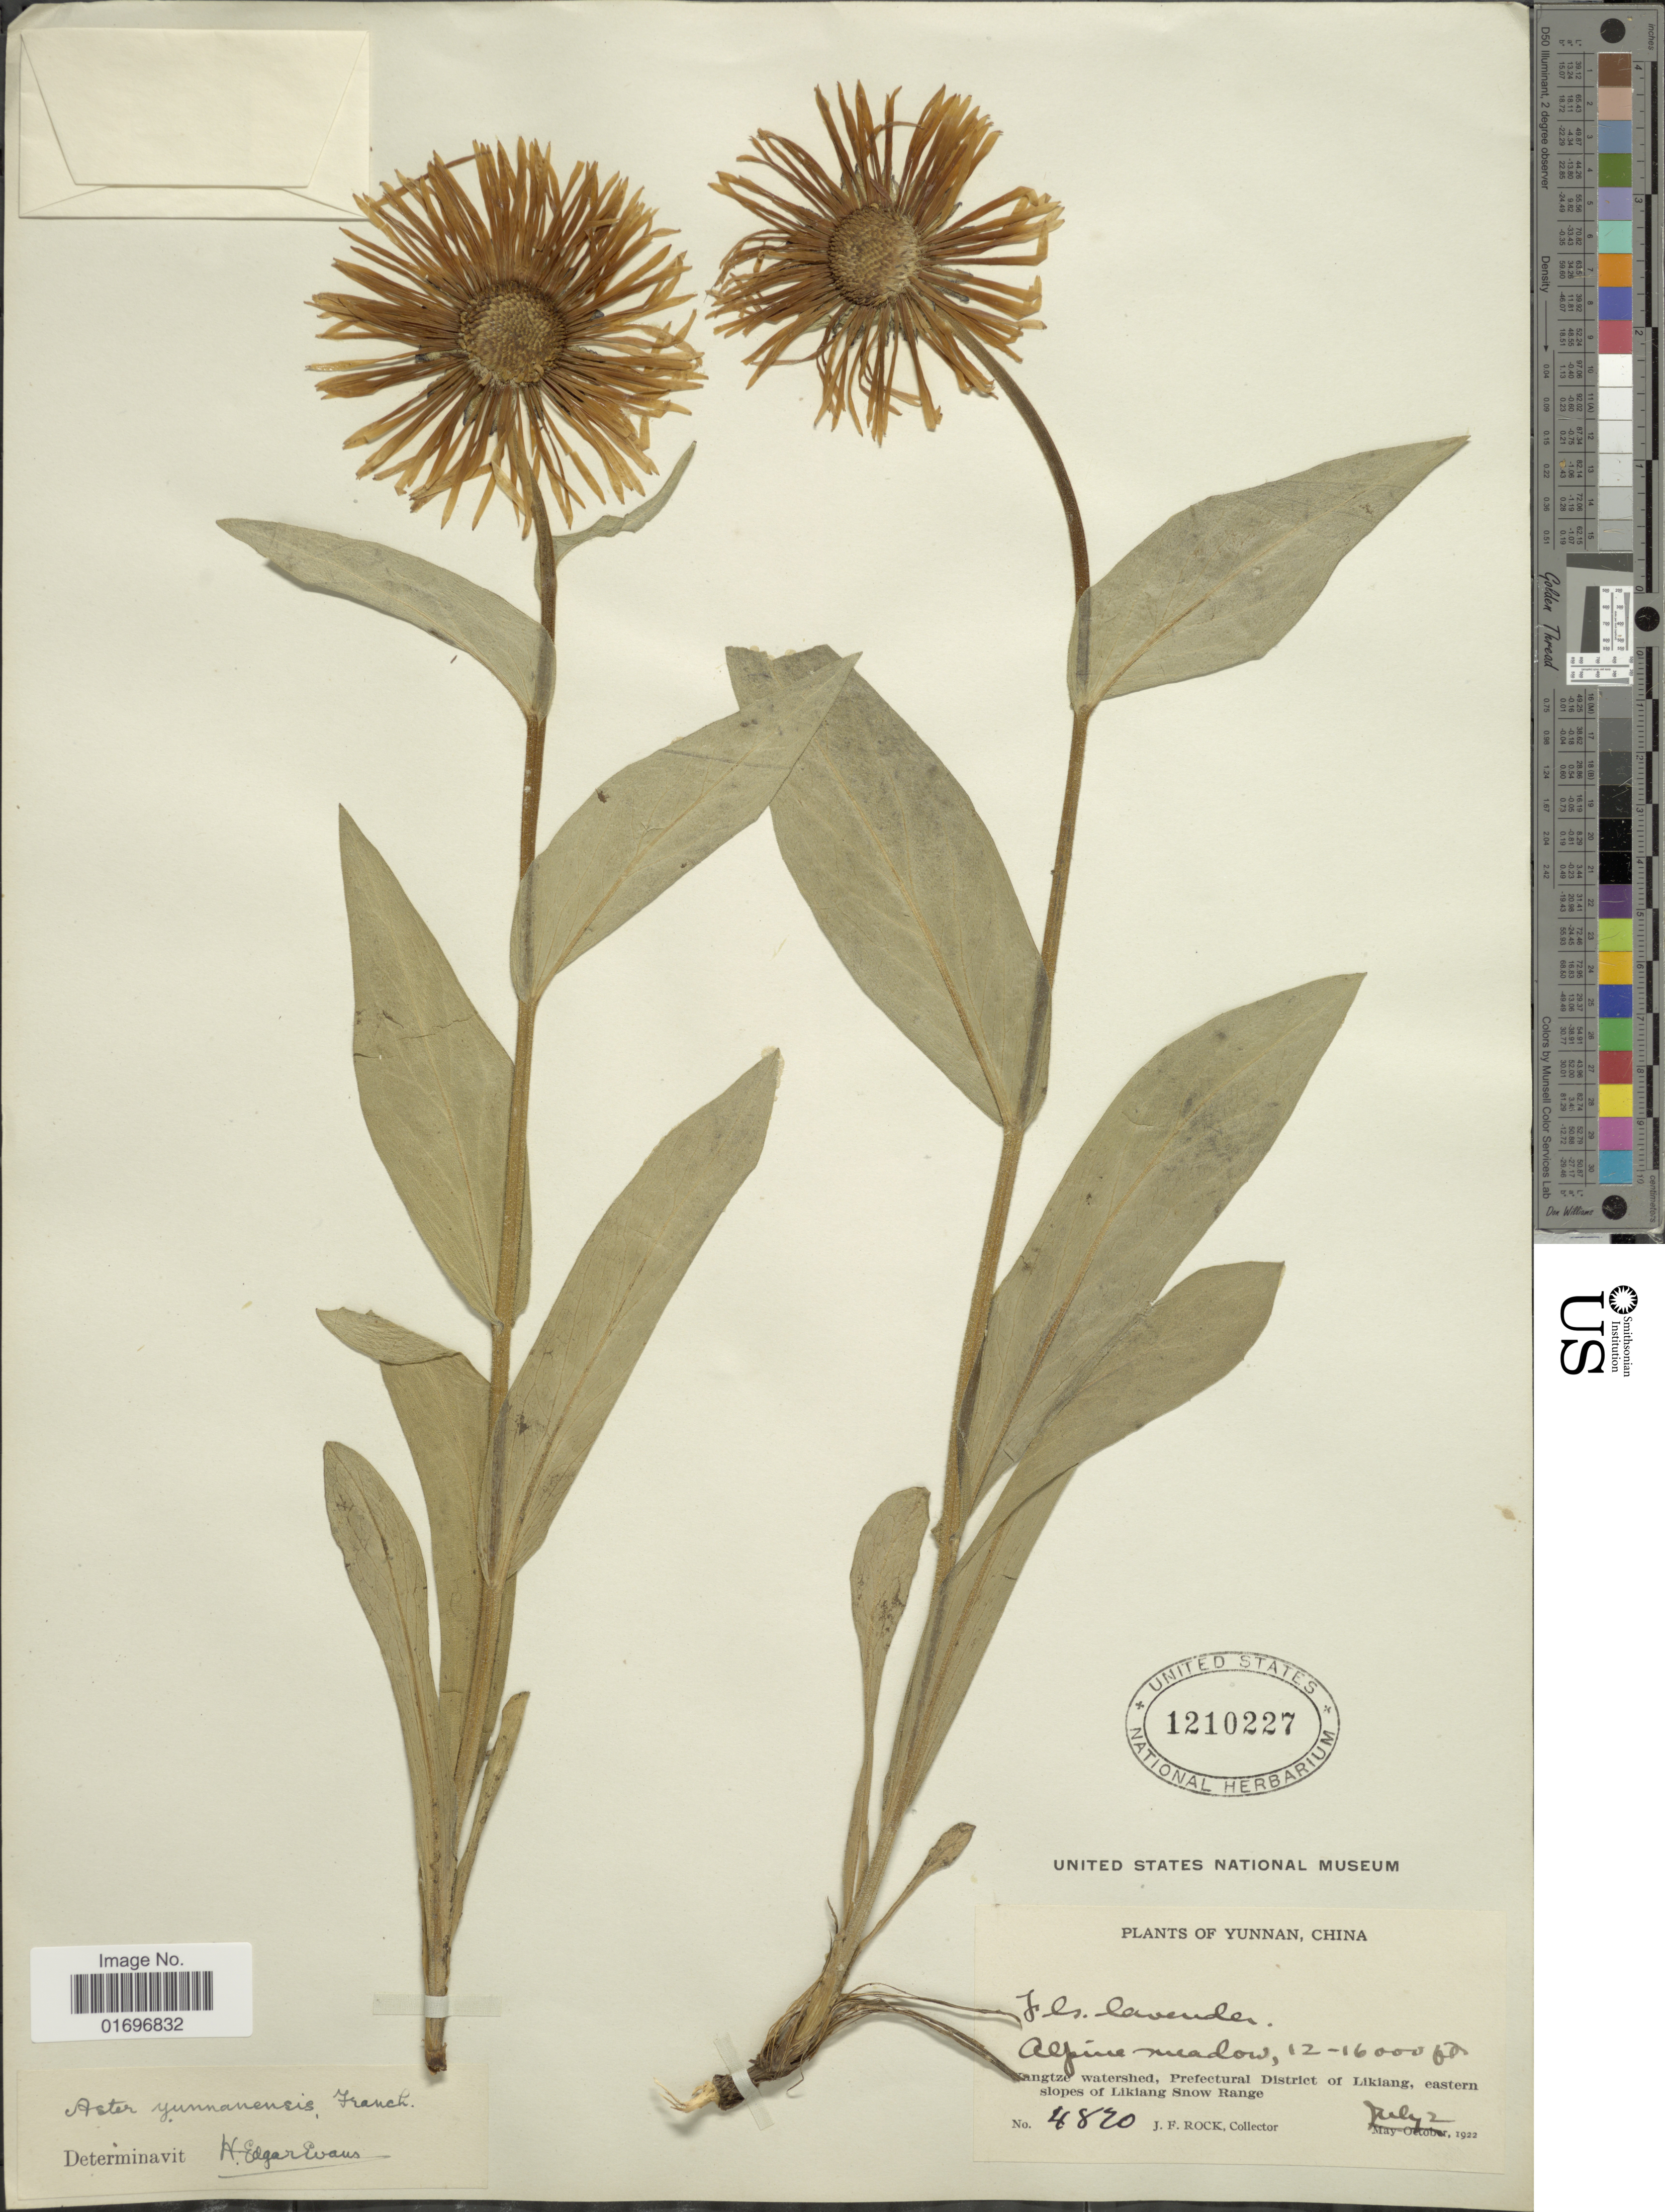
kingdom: Plantae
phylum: Tracheophyta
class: Magnoliopsida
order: Asterales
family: Asteraceae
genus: Aster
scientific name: Aster yunnanensis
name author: Franch.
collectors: J. Rock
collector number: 4820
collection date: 1922-07-02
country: China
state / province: Yunnan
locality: Yunnan, China. Alpine meadow. Yangtze watershed, Prefectural District of Likiang, eastern slopes of Likiang Snow Range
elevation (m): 3658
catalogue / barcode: US 1210227